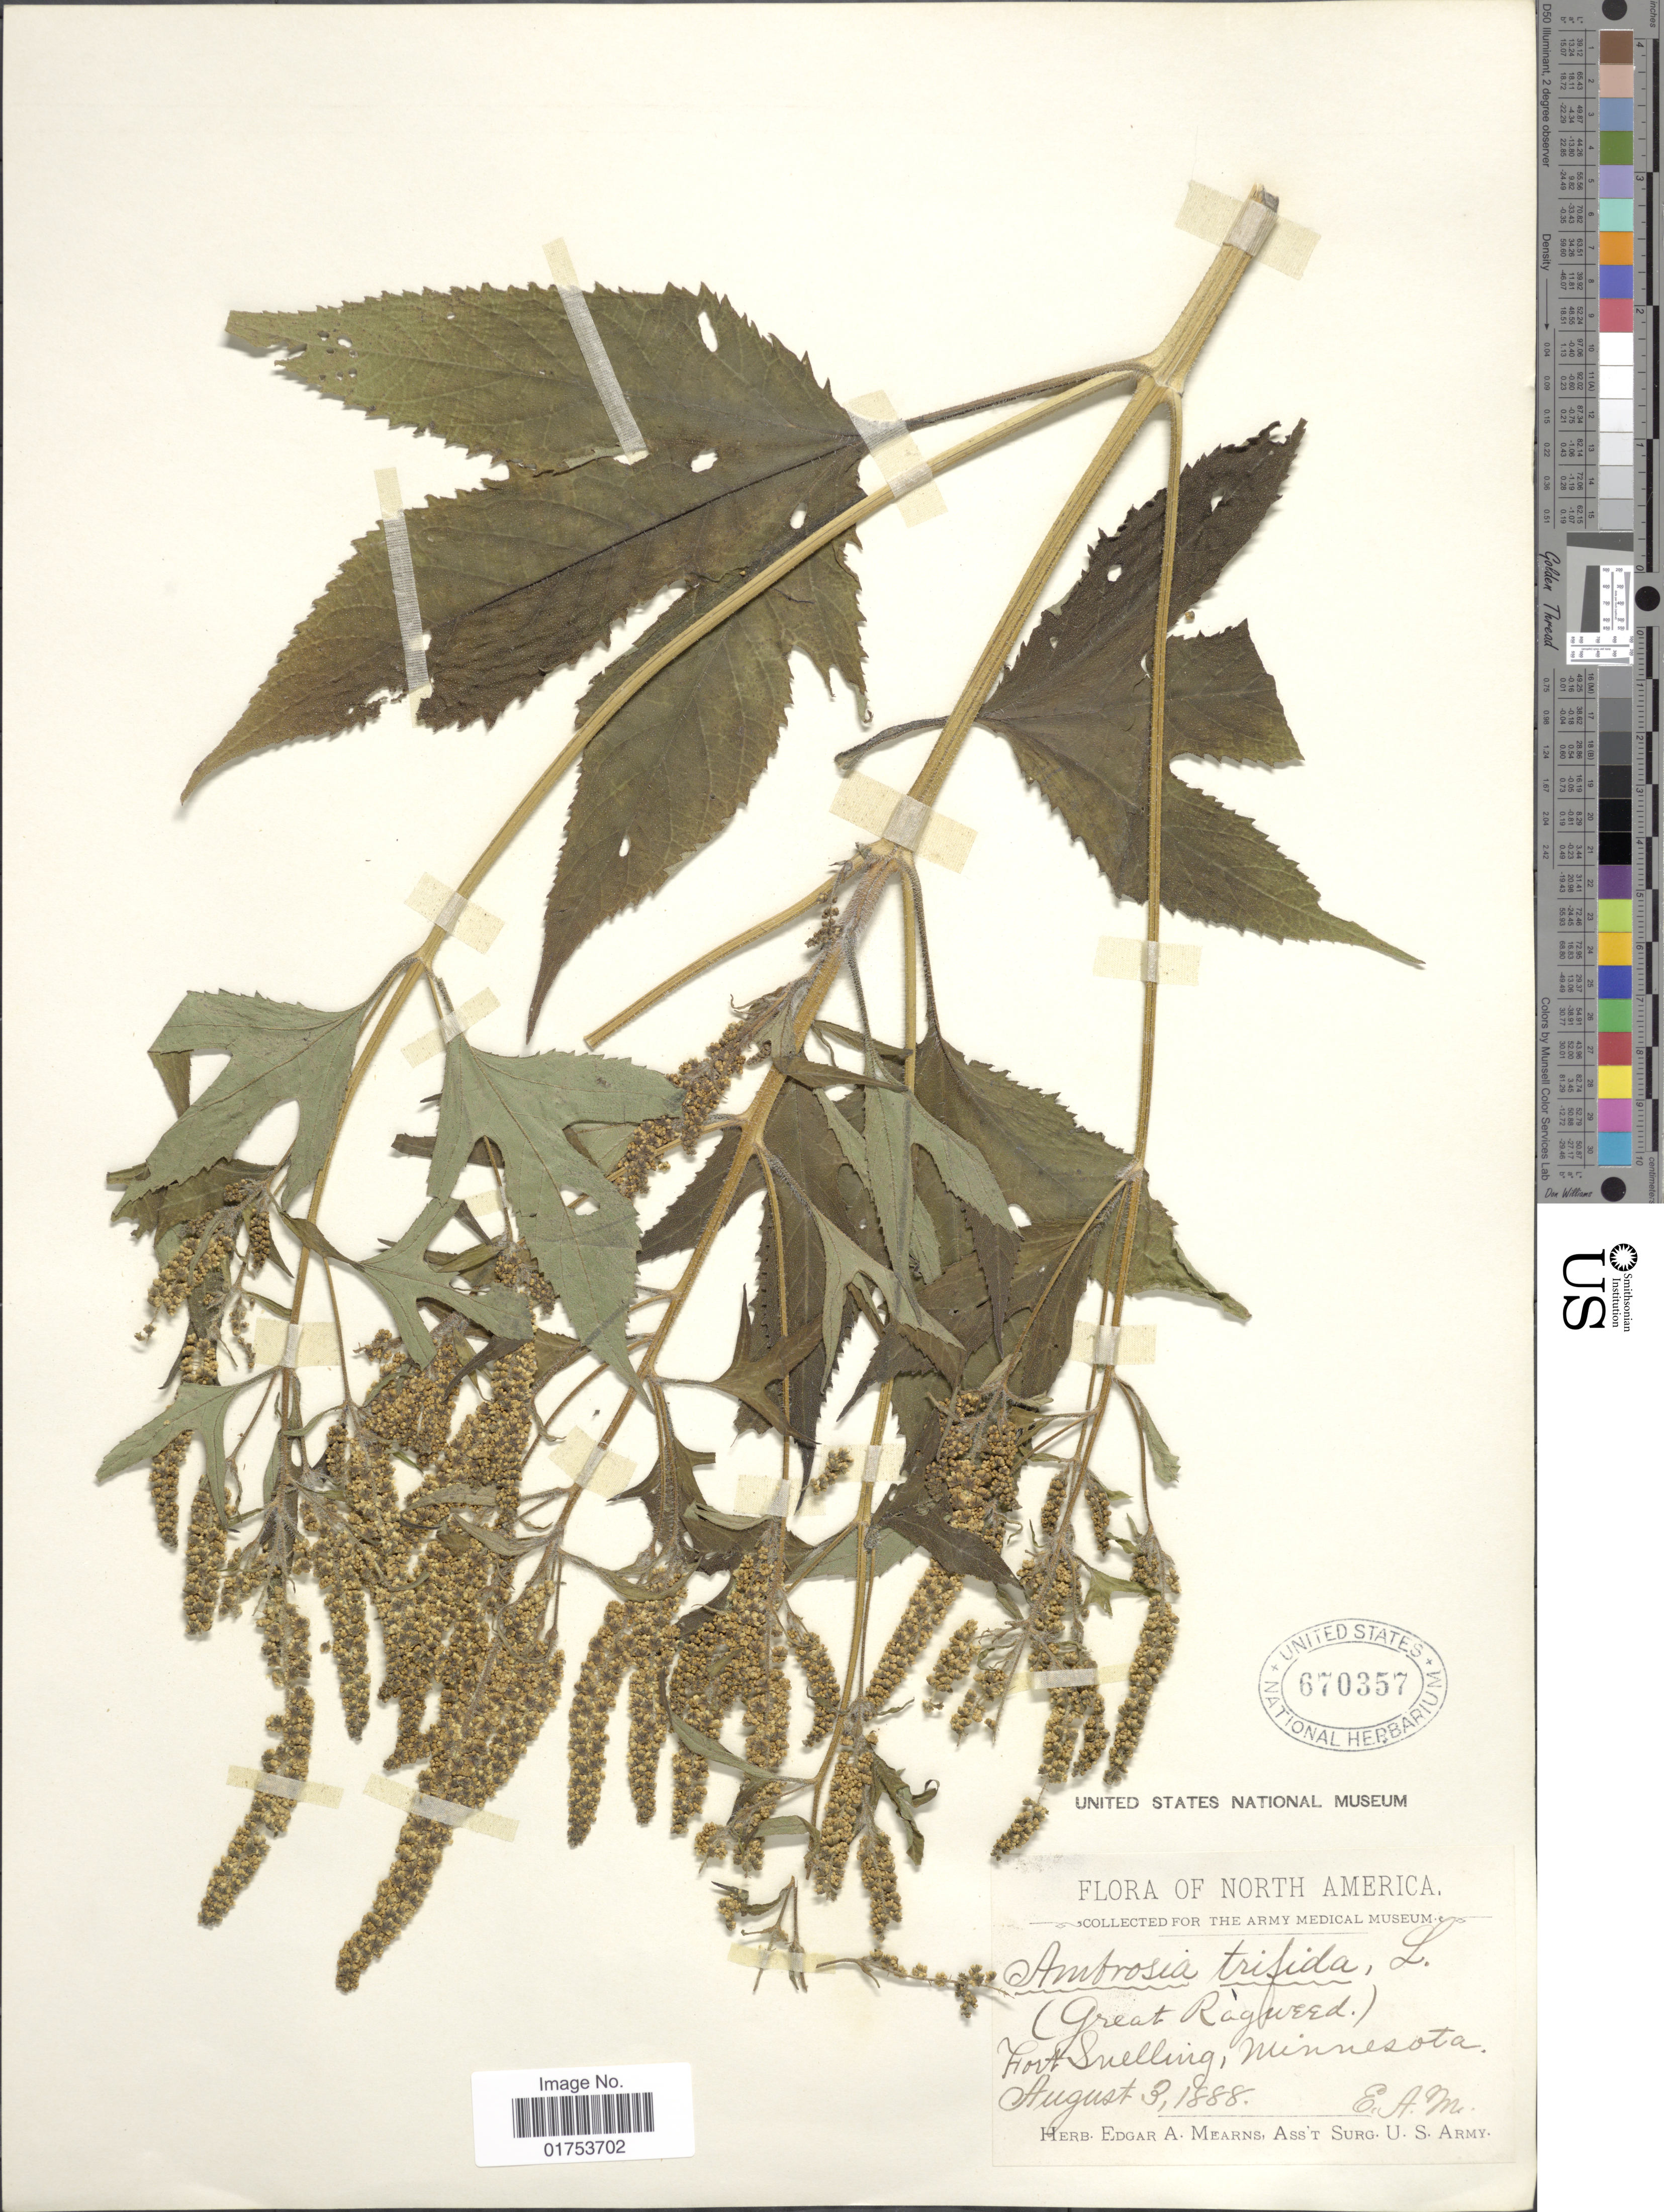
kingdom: Plantae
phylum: Tracheophyta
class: Magnoliopsida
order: Asterales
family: Asteraceae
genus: Ambrosia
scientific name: Ambrosia trifida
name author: L.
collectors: E. A. Mearns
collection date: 1888-08-03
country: United States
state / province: Minnesota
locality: Fort Snelling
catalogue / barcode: US 670357